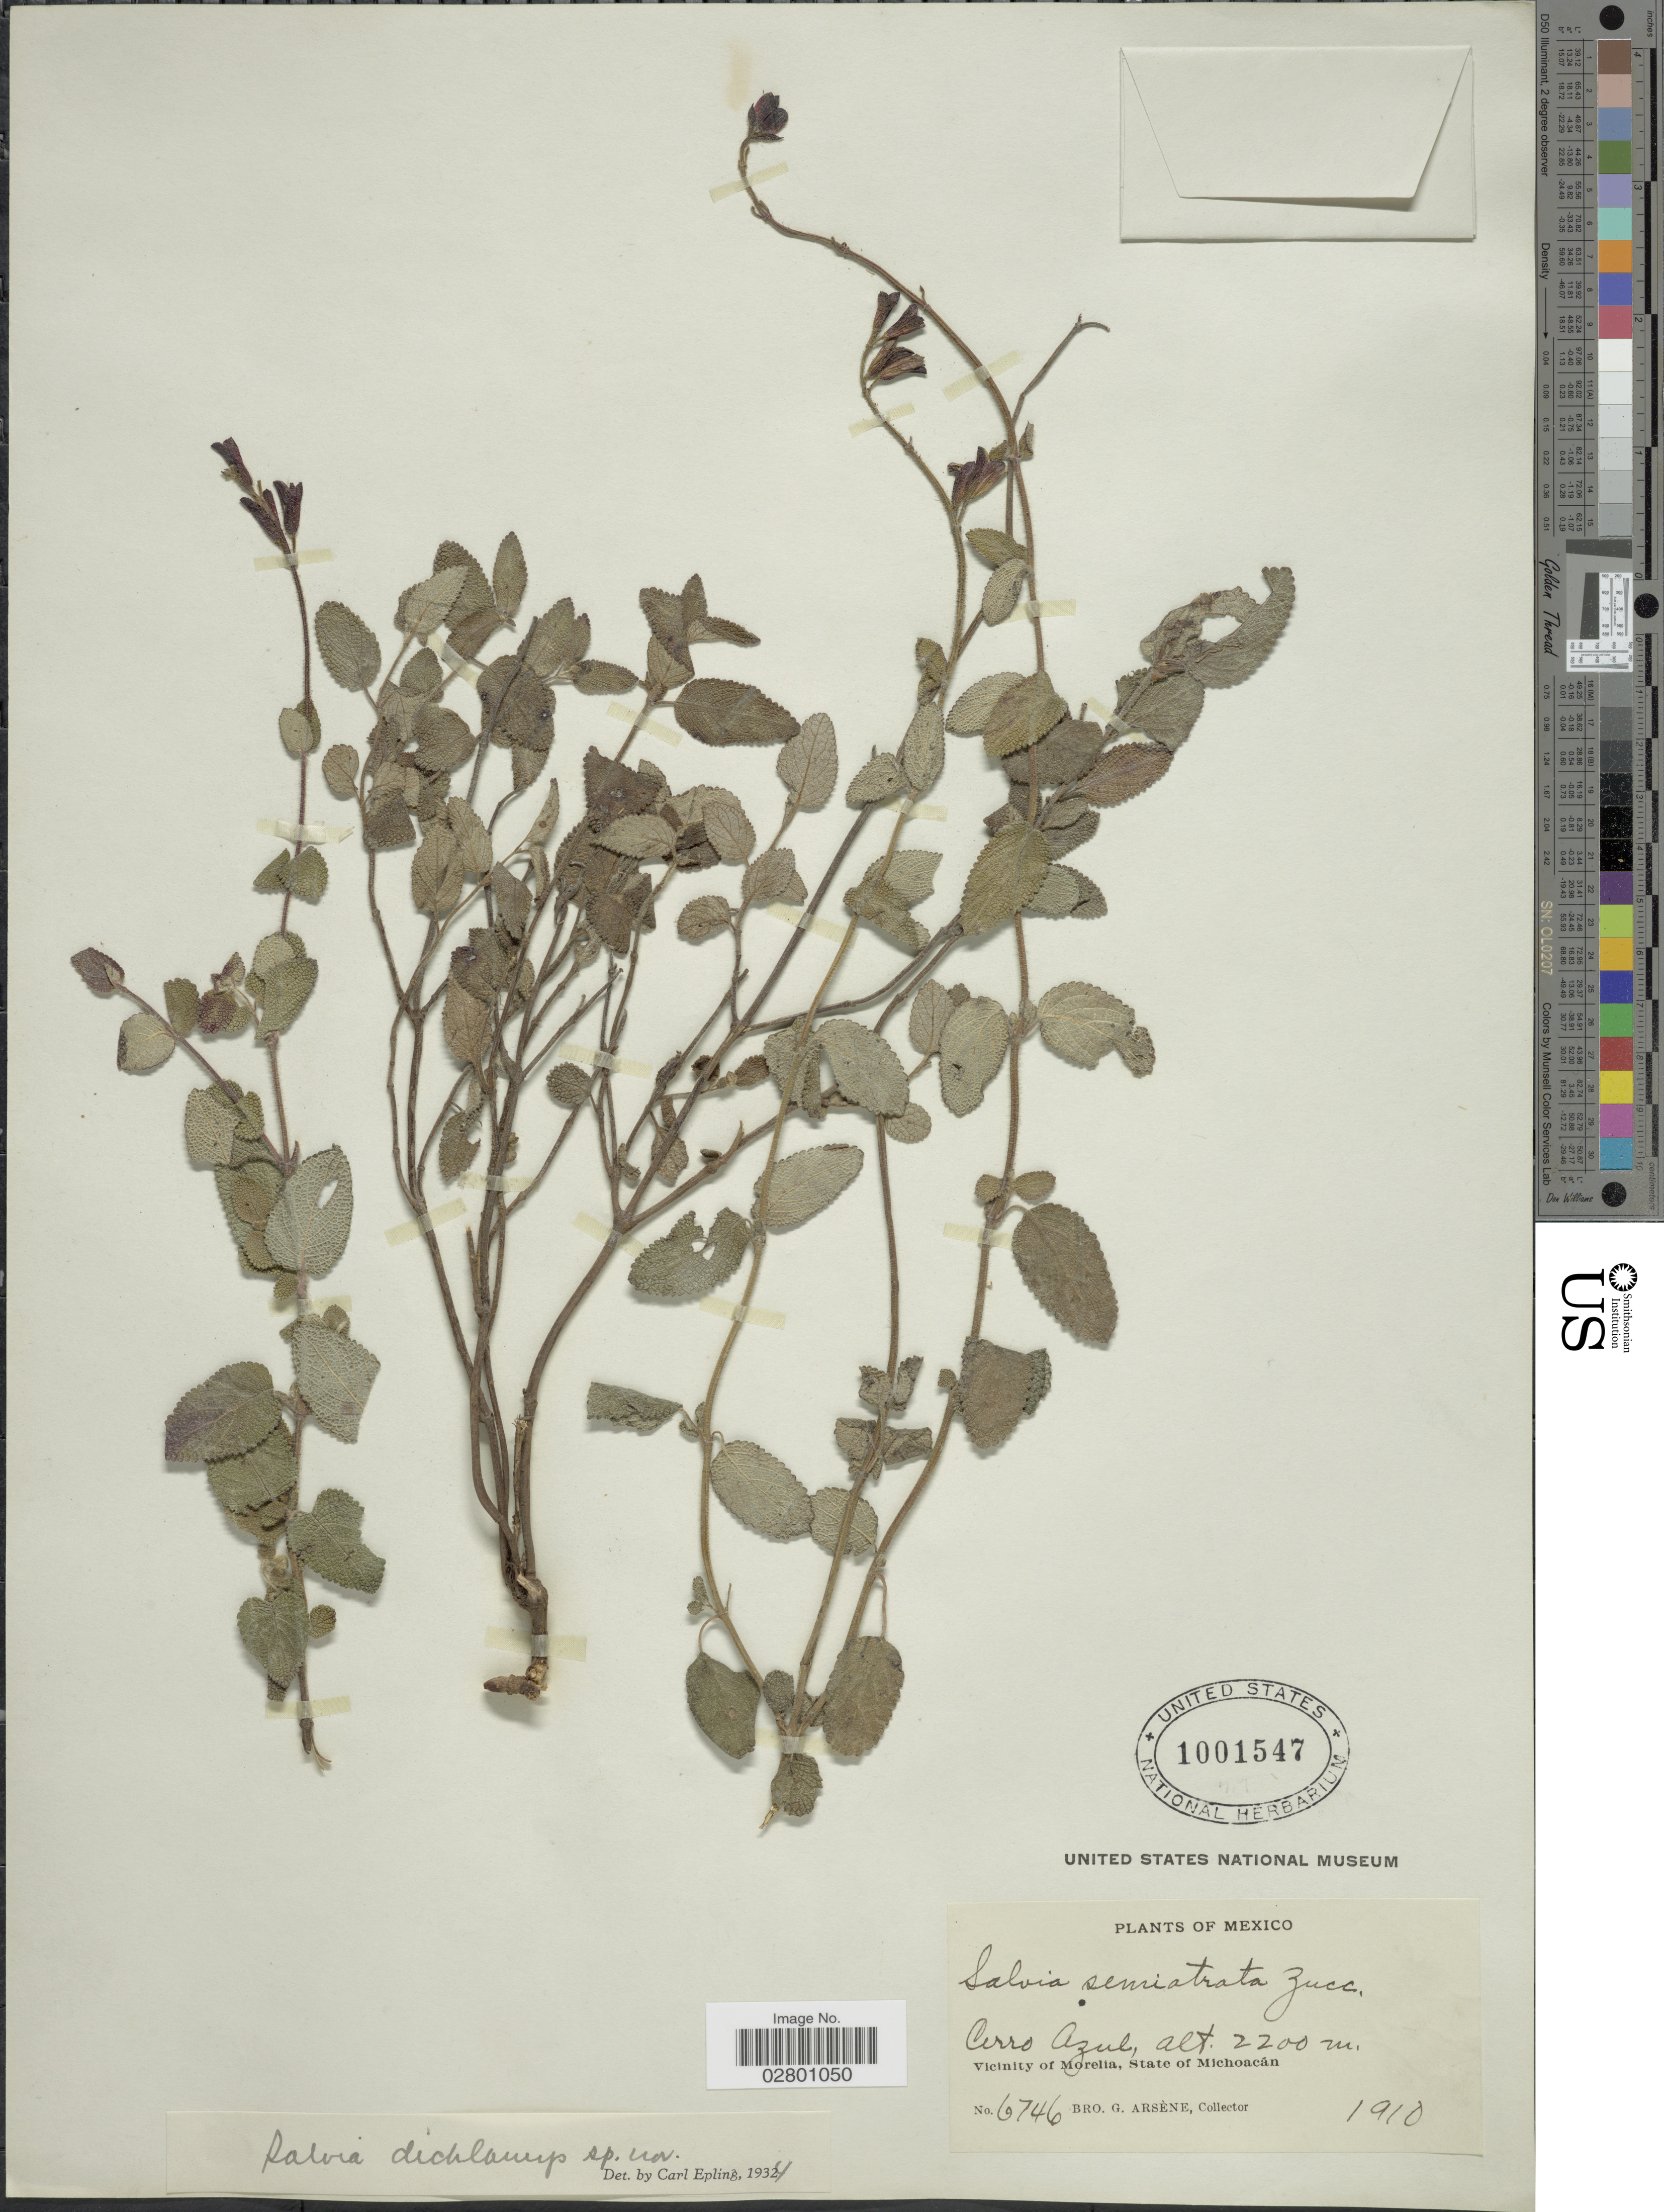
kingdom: Plantae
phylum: Tracheophyta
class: Magnoliopsida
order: Lamiales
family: Lamiaceae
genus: Salvia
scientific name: Salvia dichlamys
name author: Epling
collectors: Bro. G. Arsène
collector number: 6746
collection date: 1910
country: Mexico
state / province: Michoacán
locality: Cerro Azul, Vicinity of Morelia.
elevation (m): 2200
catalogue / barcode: US 1001547